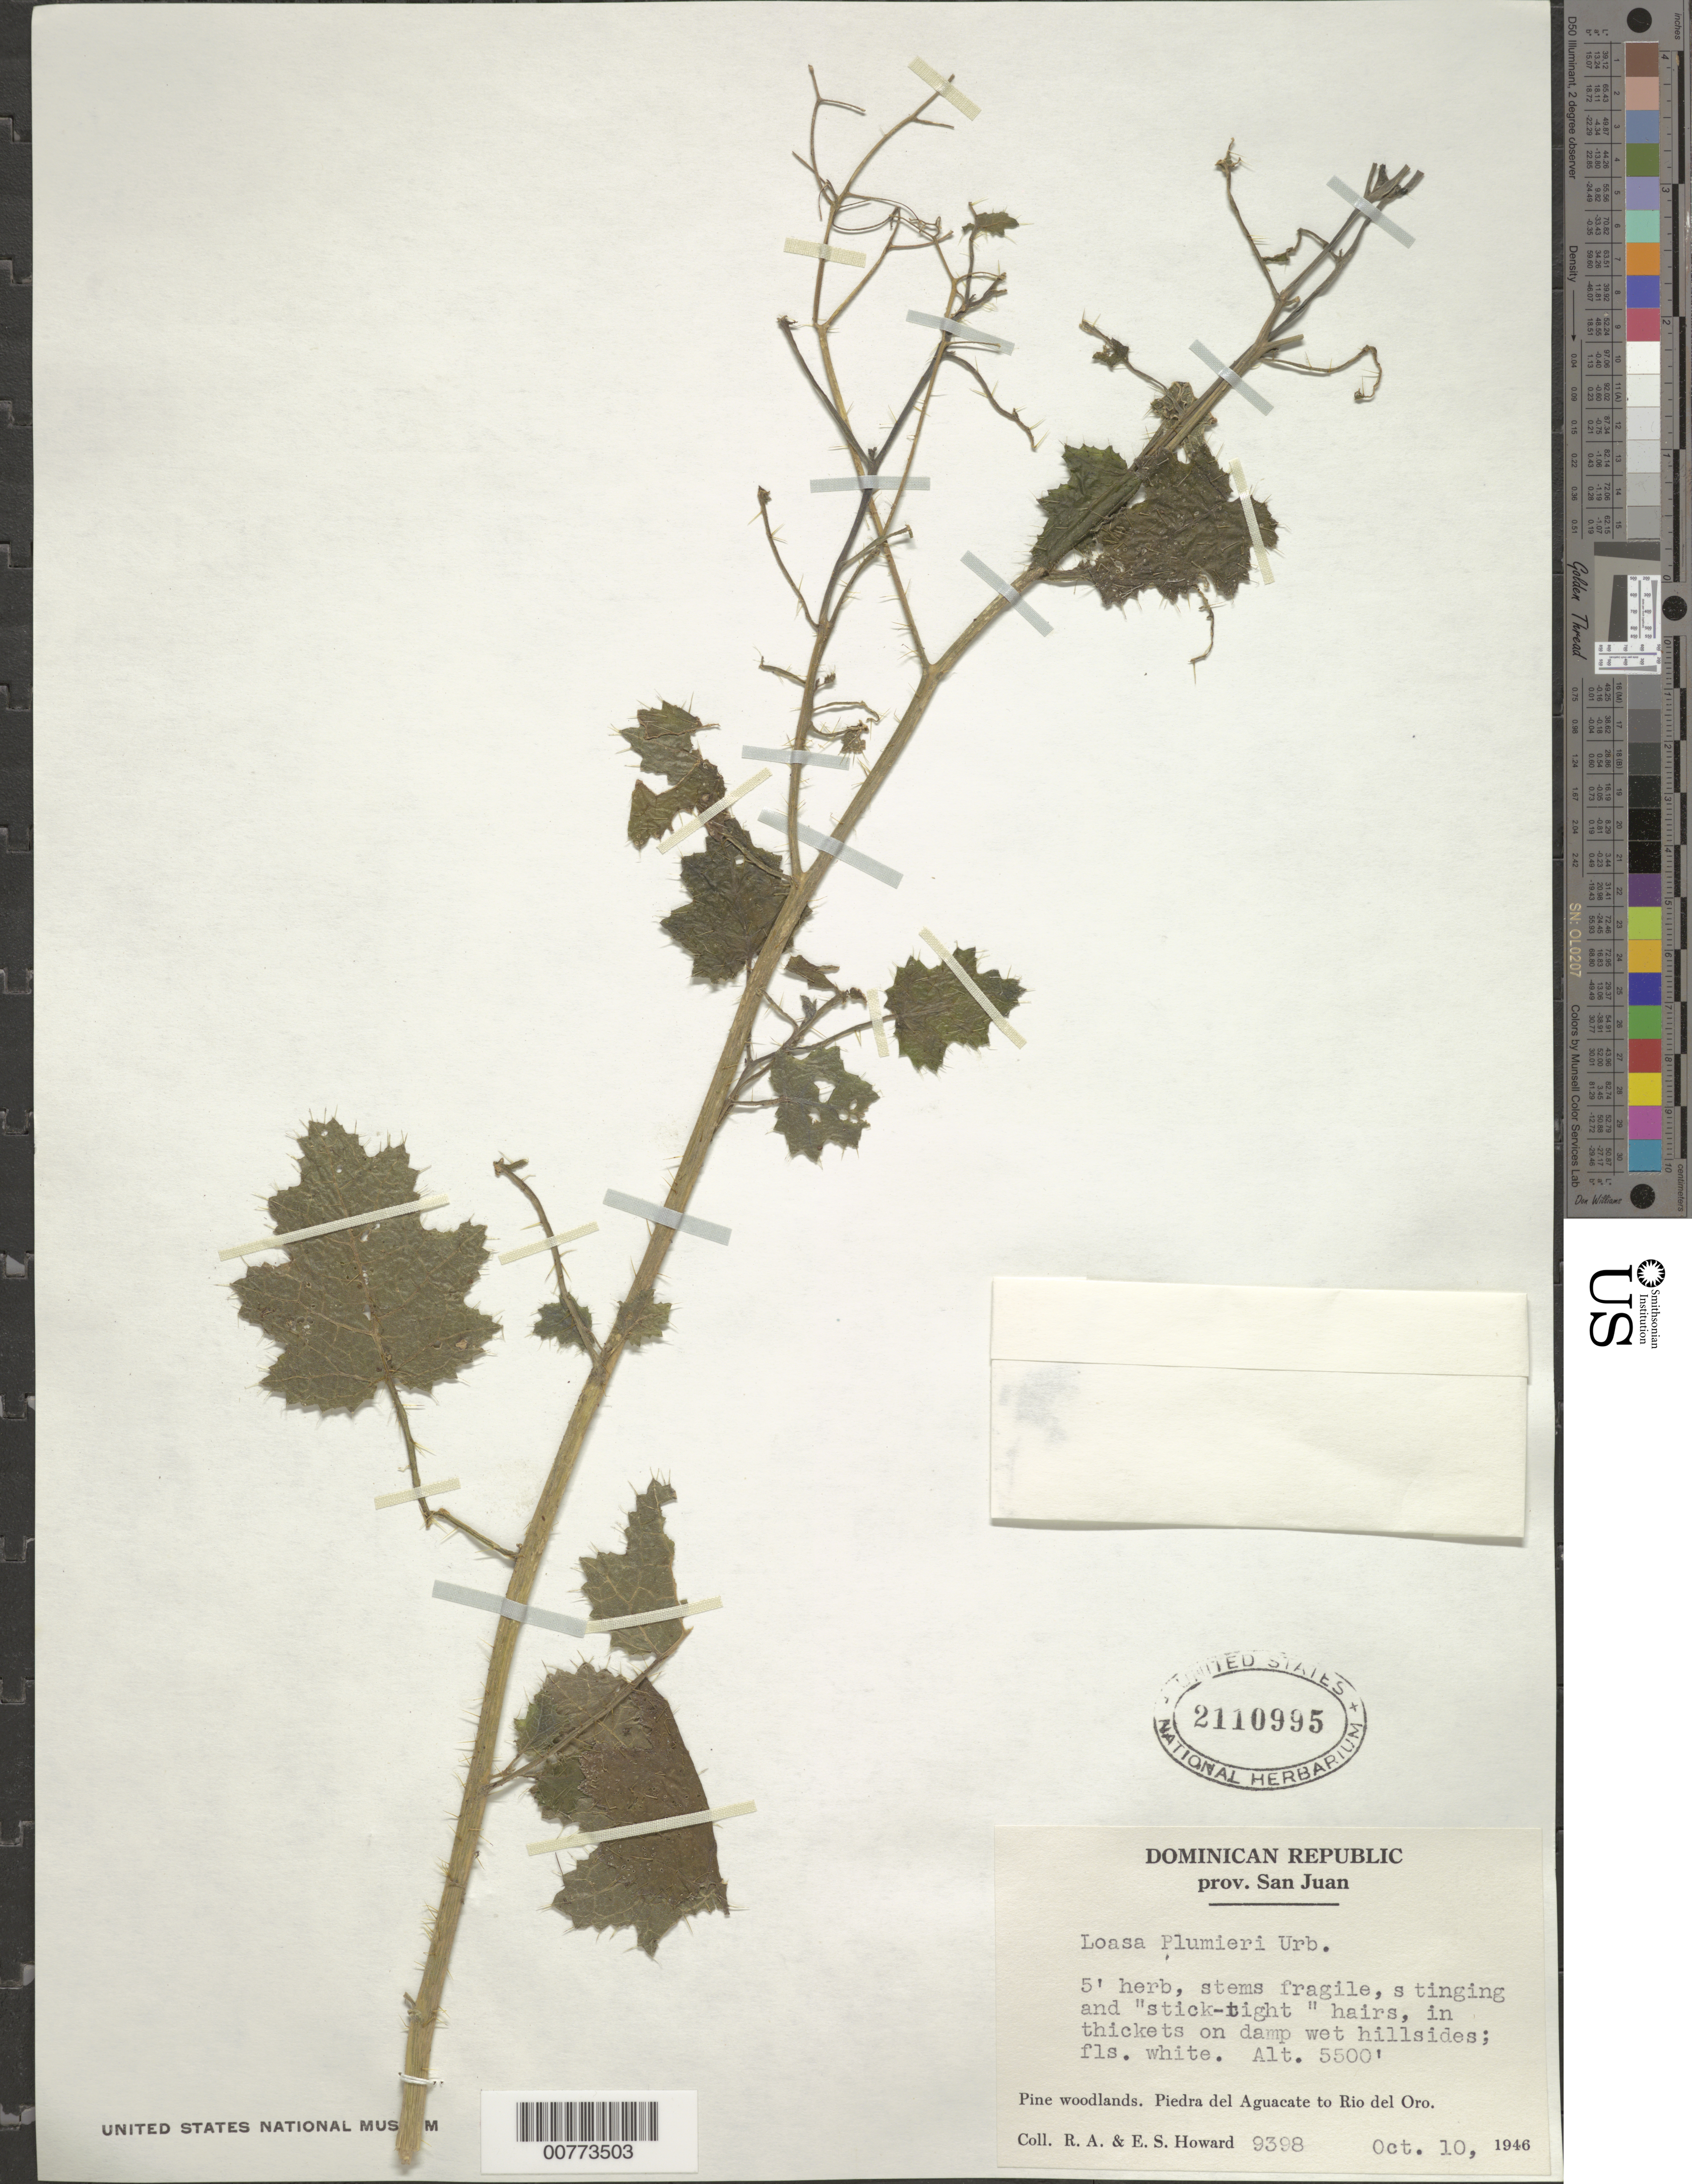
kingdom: Plantae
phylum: Tracheophyta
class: Magnoliopsida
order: Cornales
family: Loasaceae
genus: Aosa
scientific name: Aosa plumieri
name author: (Urb.) Weigend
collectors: R. A. Howard & E. S. Howard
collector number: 9398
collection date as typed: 10 Oct 1946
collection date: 1946-10-10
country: Dominican Republic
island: Hispaniola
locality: Piedra del Aguacate to Rio del Oro.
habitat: Pine woodlands, in thickets on damp wet hillsides.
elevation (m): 1676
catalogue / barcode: US 2110995